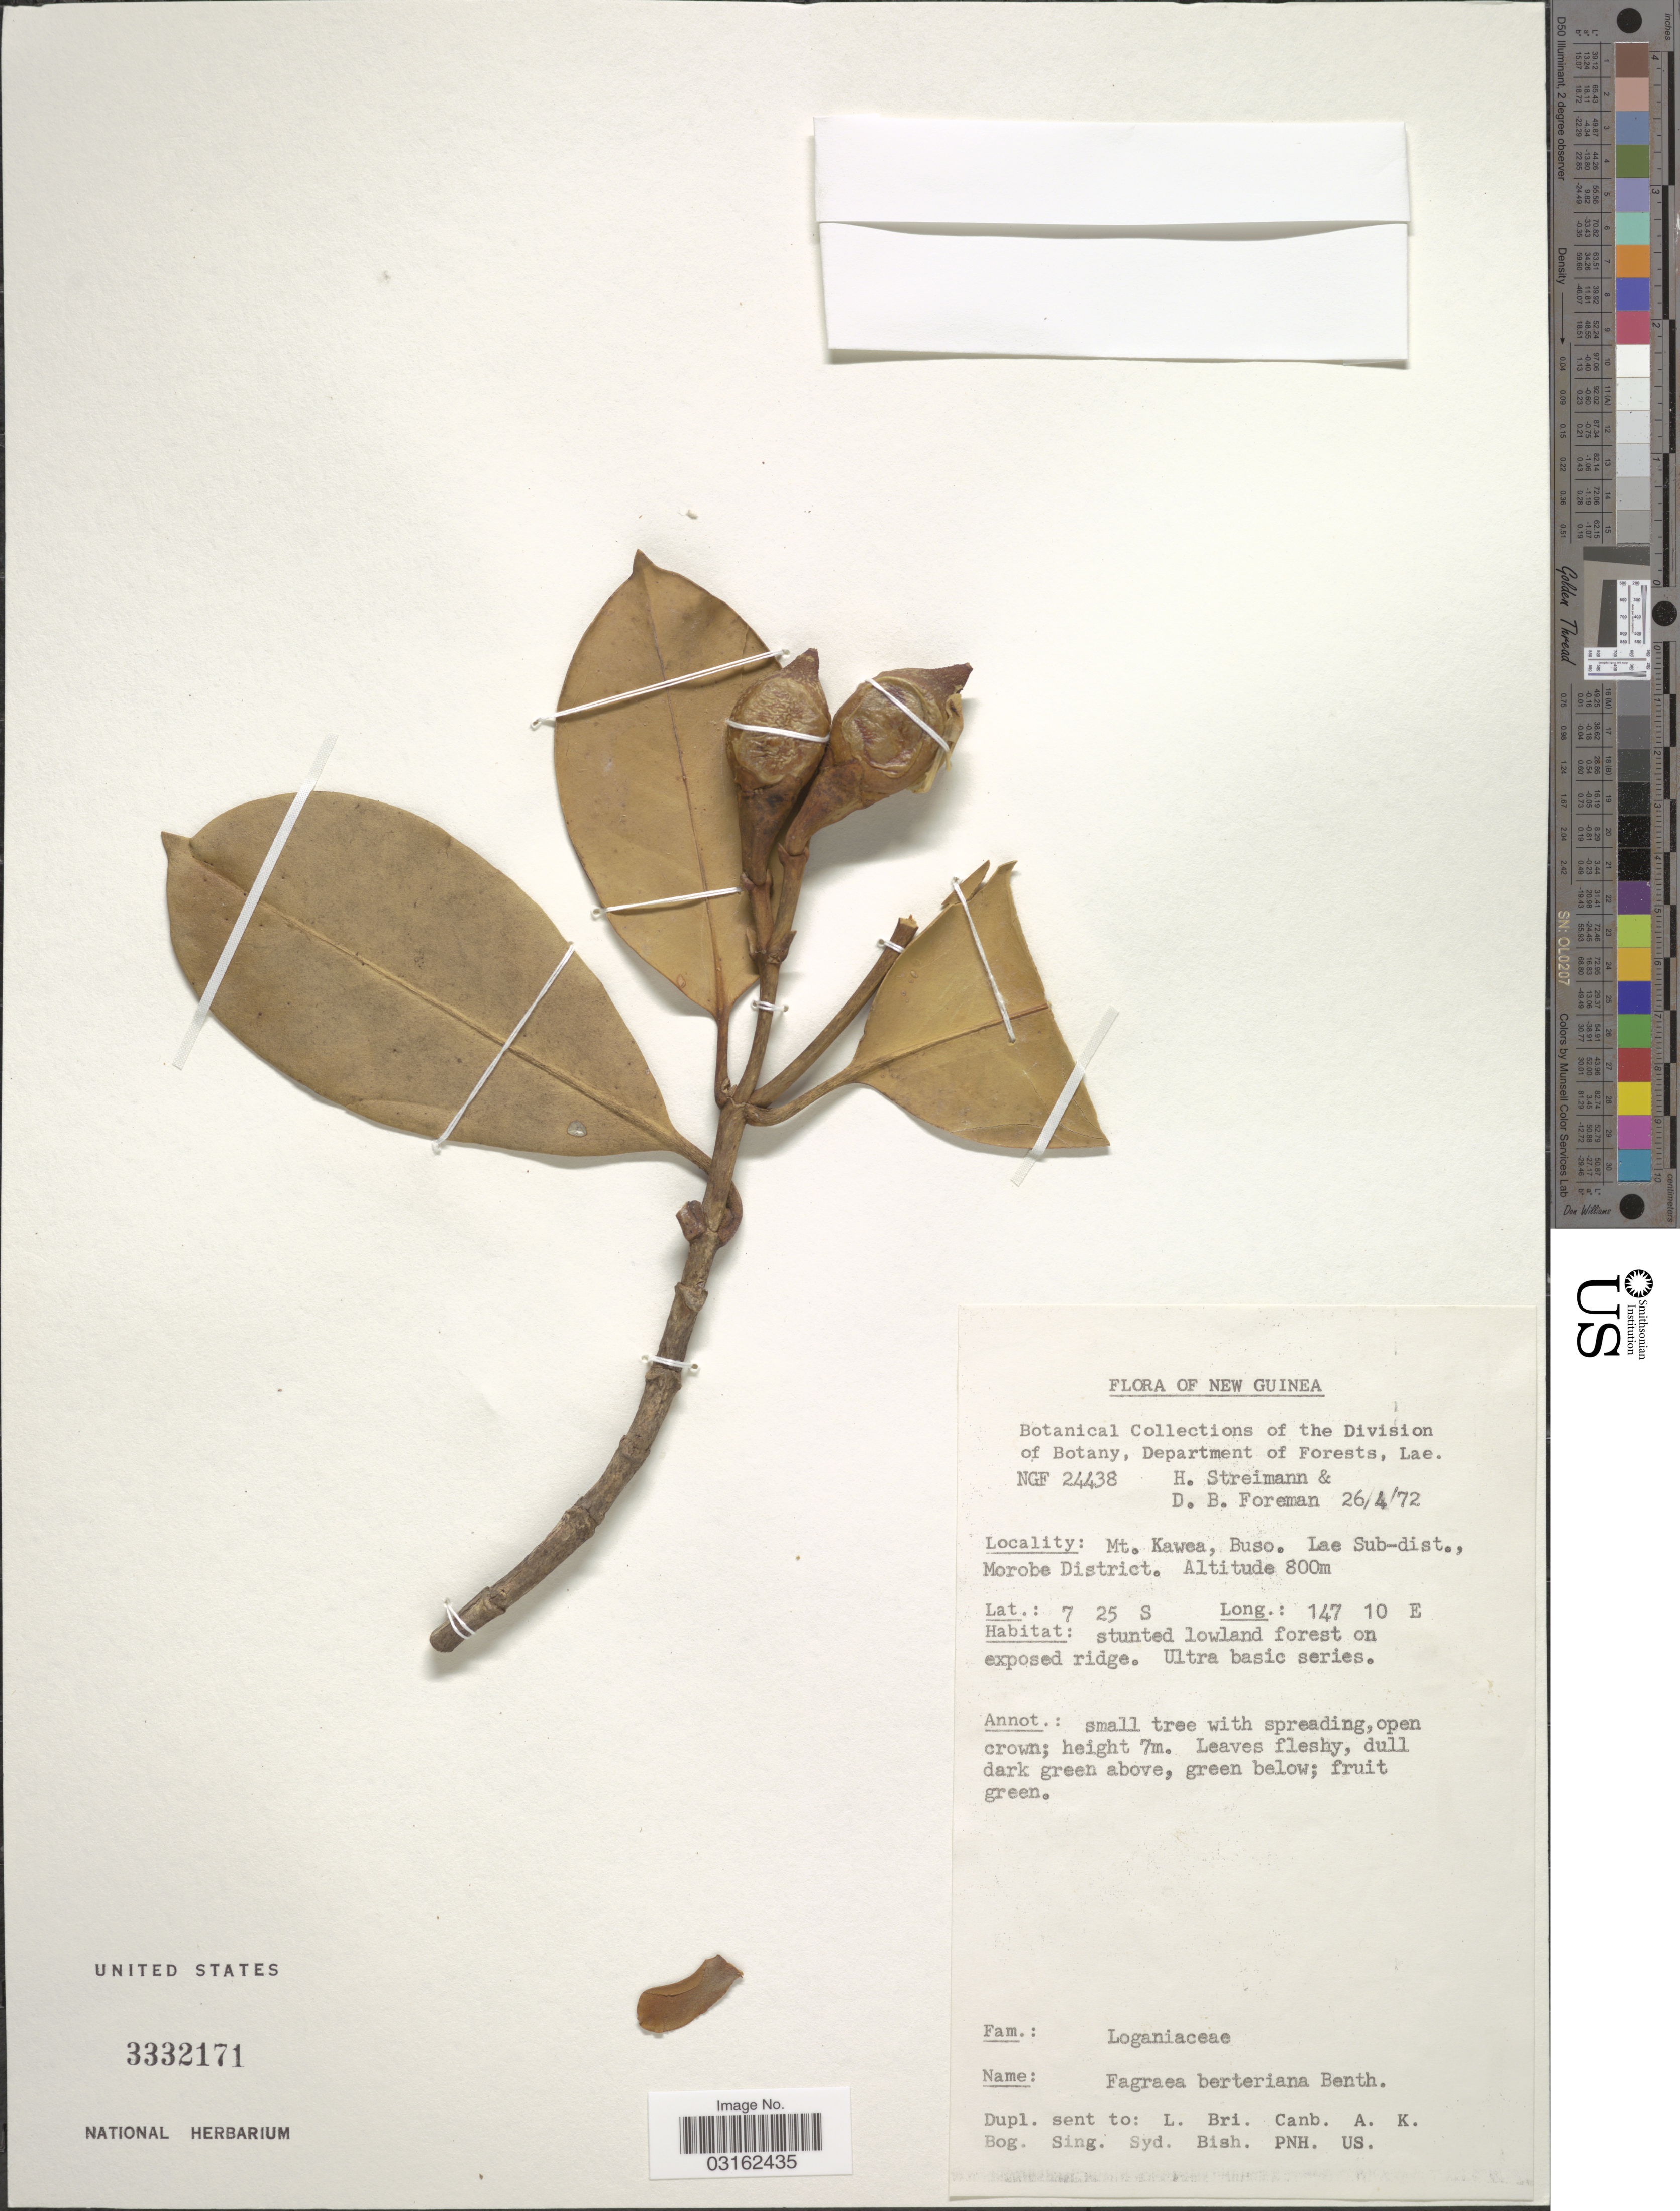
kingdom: Plantae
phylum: Tracheophyta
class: Magnoliopsida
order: Gentianales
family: Gentianaceae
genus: Fagraea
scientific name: Fagraea berteroana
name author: A. Gray ex Benth.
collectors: H. Streimann & D. Foreman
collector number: NGF24438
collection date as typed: Transcribed d/m/y: 26/4/72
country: Papua New Guinea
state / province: Morobe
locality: New Guinea. Mt. Kawea, Buso. Lae Sub-dist., Morobe District.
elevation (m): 800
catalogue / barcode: US 3332171